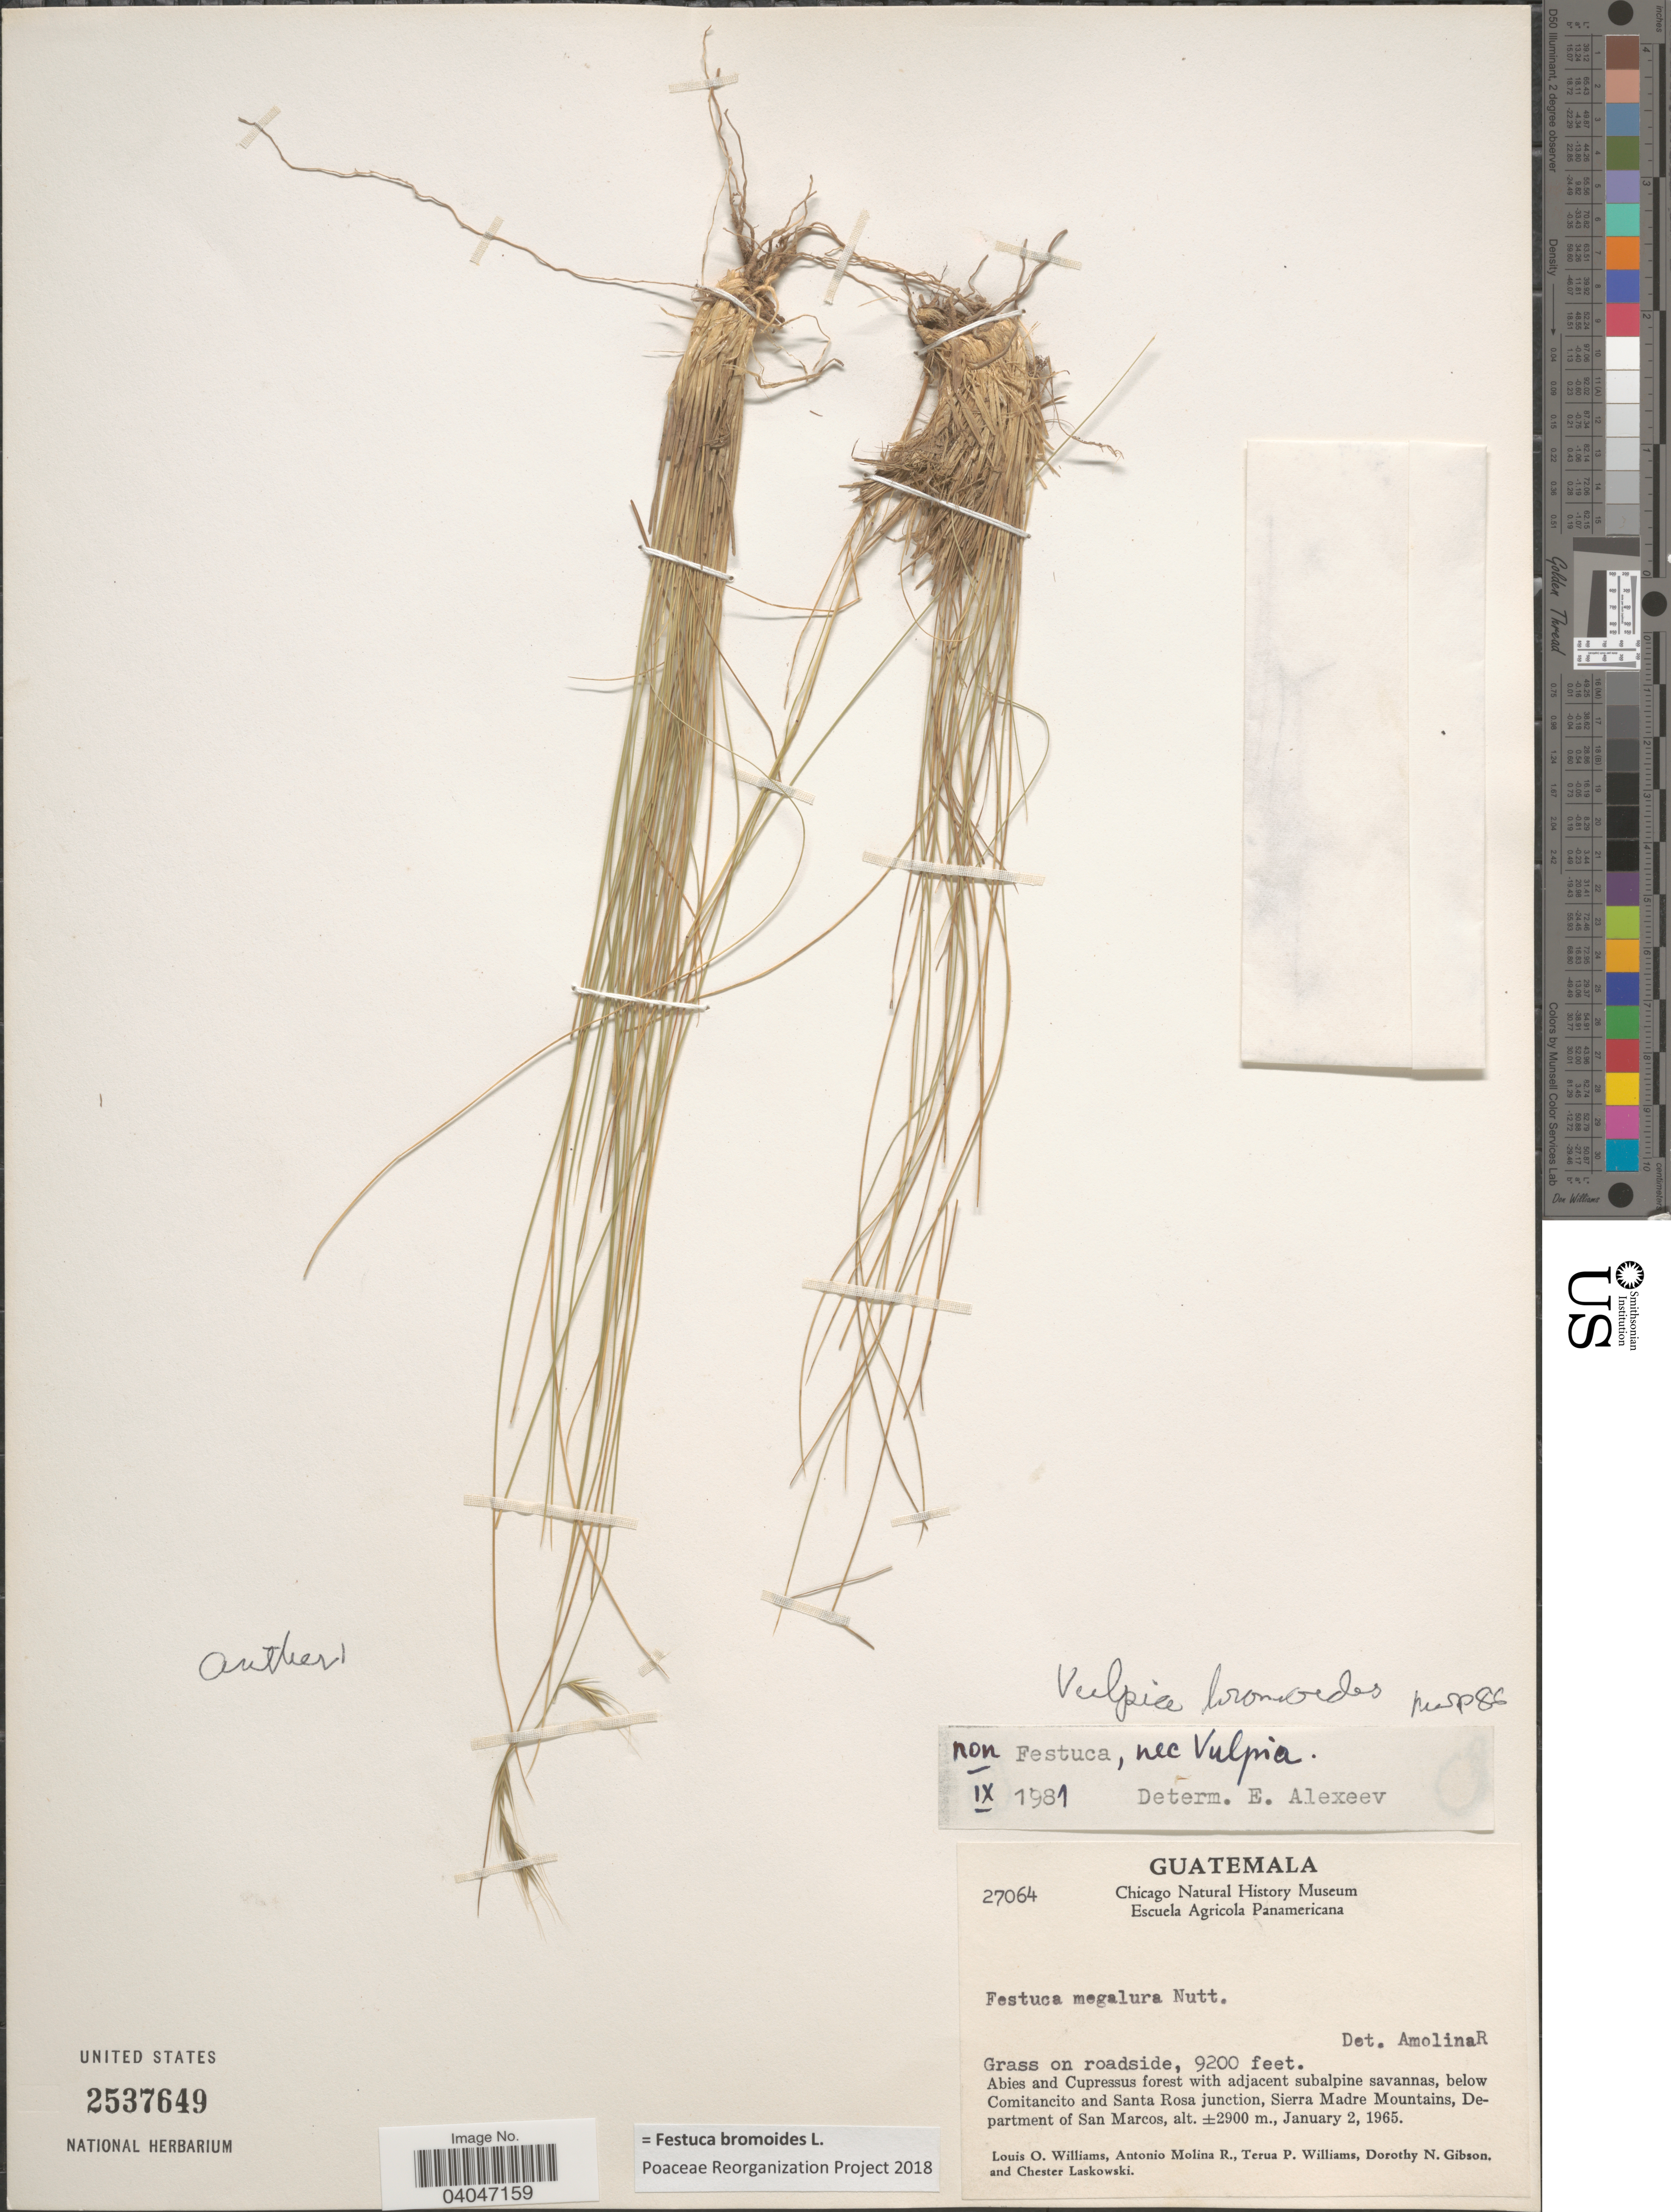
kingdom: Plantae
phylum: Tracheophyta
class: Liliopsida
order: Poales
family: Poaceae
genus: Festuca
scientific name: Festuca bromoides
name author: L.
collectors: L. O. Williams, A. Molina R., T. Williams, D. N. Gibson & C. Laskowski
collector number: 27064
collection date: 1965-01-02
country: Guatemala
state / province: San Marcos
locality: Grass on roadside. Abies and Cupressus forest with adjacent subalpine savannas, below Comitancito and Santa Rosa junction, Sierra Madre Mountains, Department of San Marcos.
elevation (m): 2804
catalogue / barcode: US 2537649